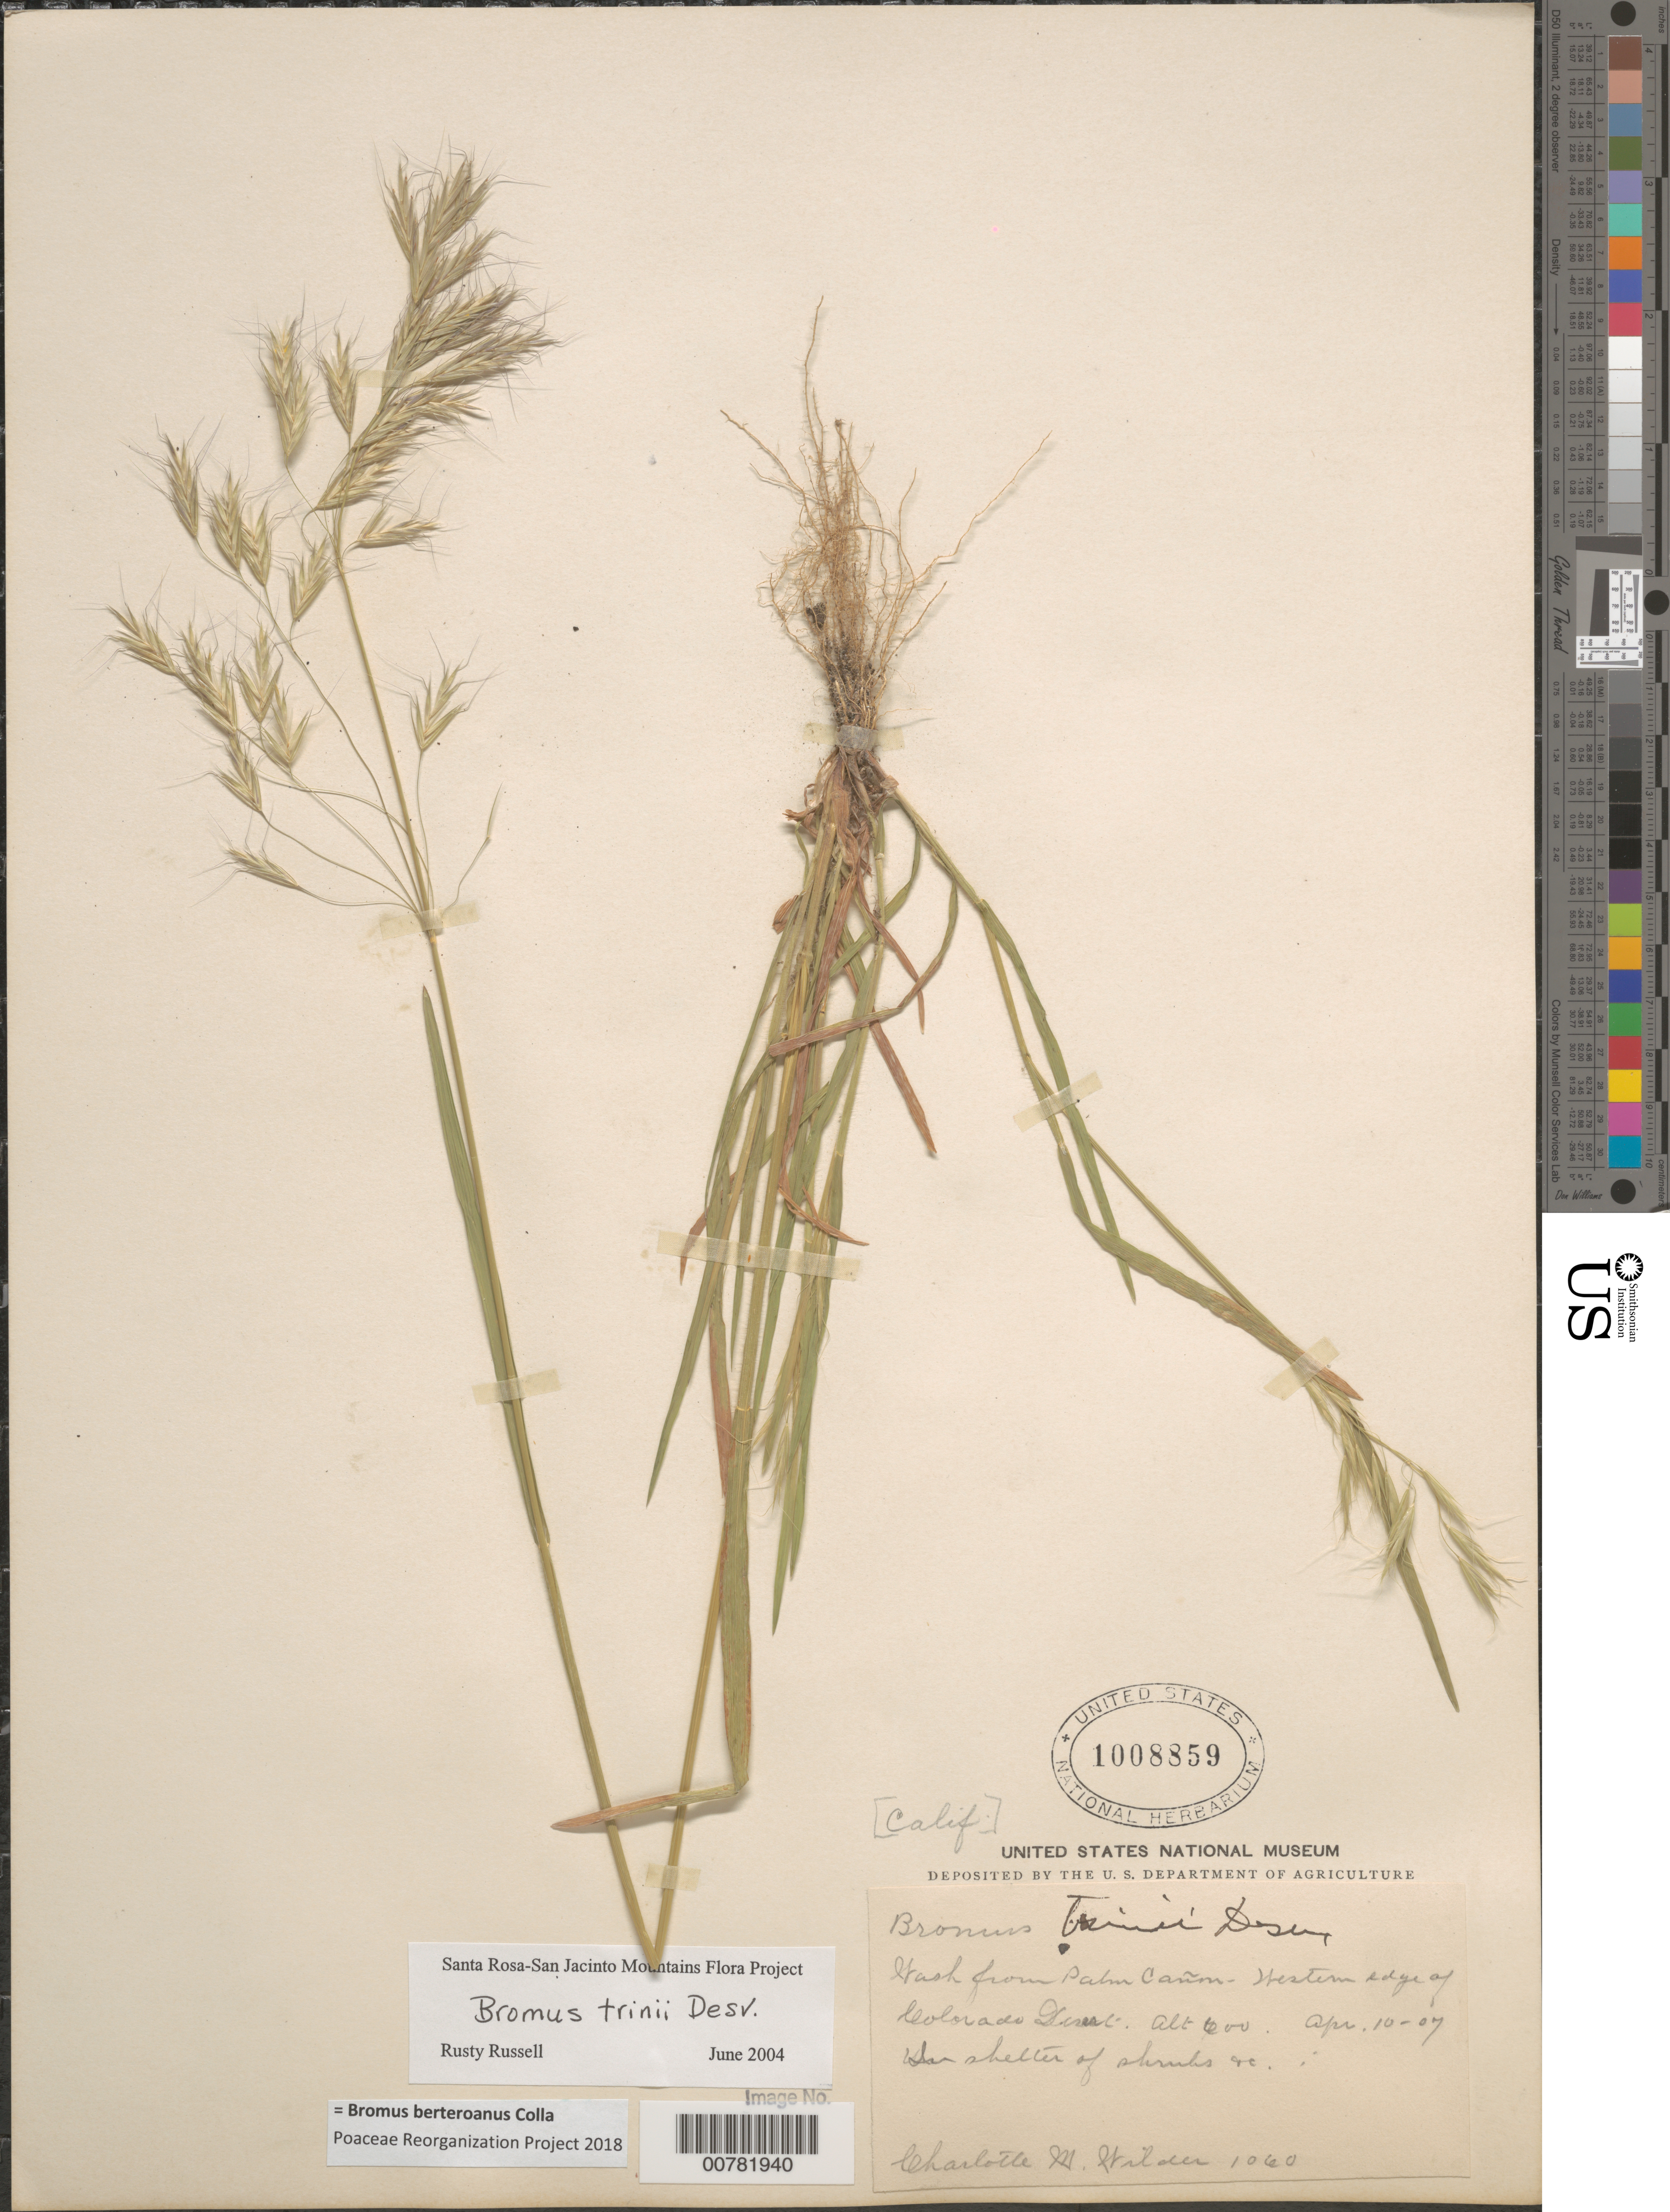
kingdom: Plantae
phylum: Tracheophyta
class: Liliopsida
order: Poales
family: Poaceae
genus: Bromus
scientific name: Bromus berteroanus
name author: Colla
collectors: C. Wilder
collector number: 1060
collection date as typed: Transcribed d/m/y: 10/4/7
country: United States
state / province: California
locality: Wash from Palm Cañon - Western edge of Colorado Desert.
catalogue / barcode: US 1008859